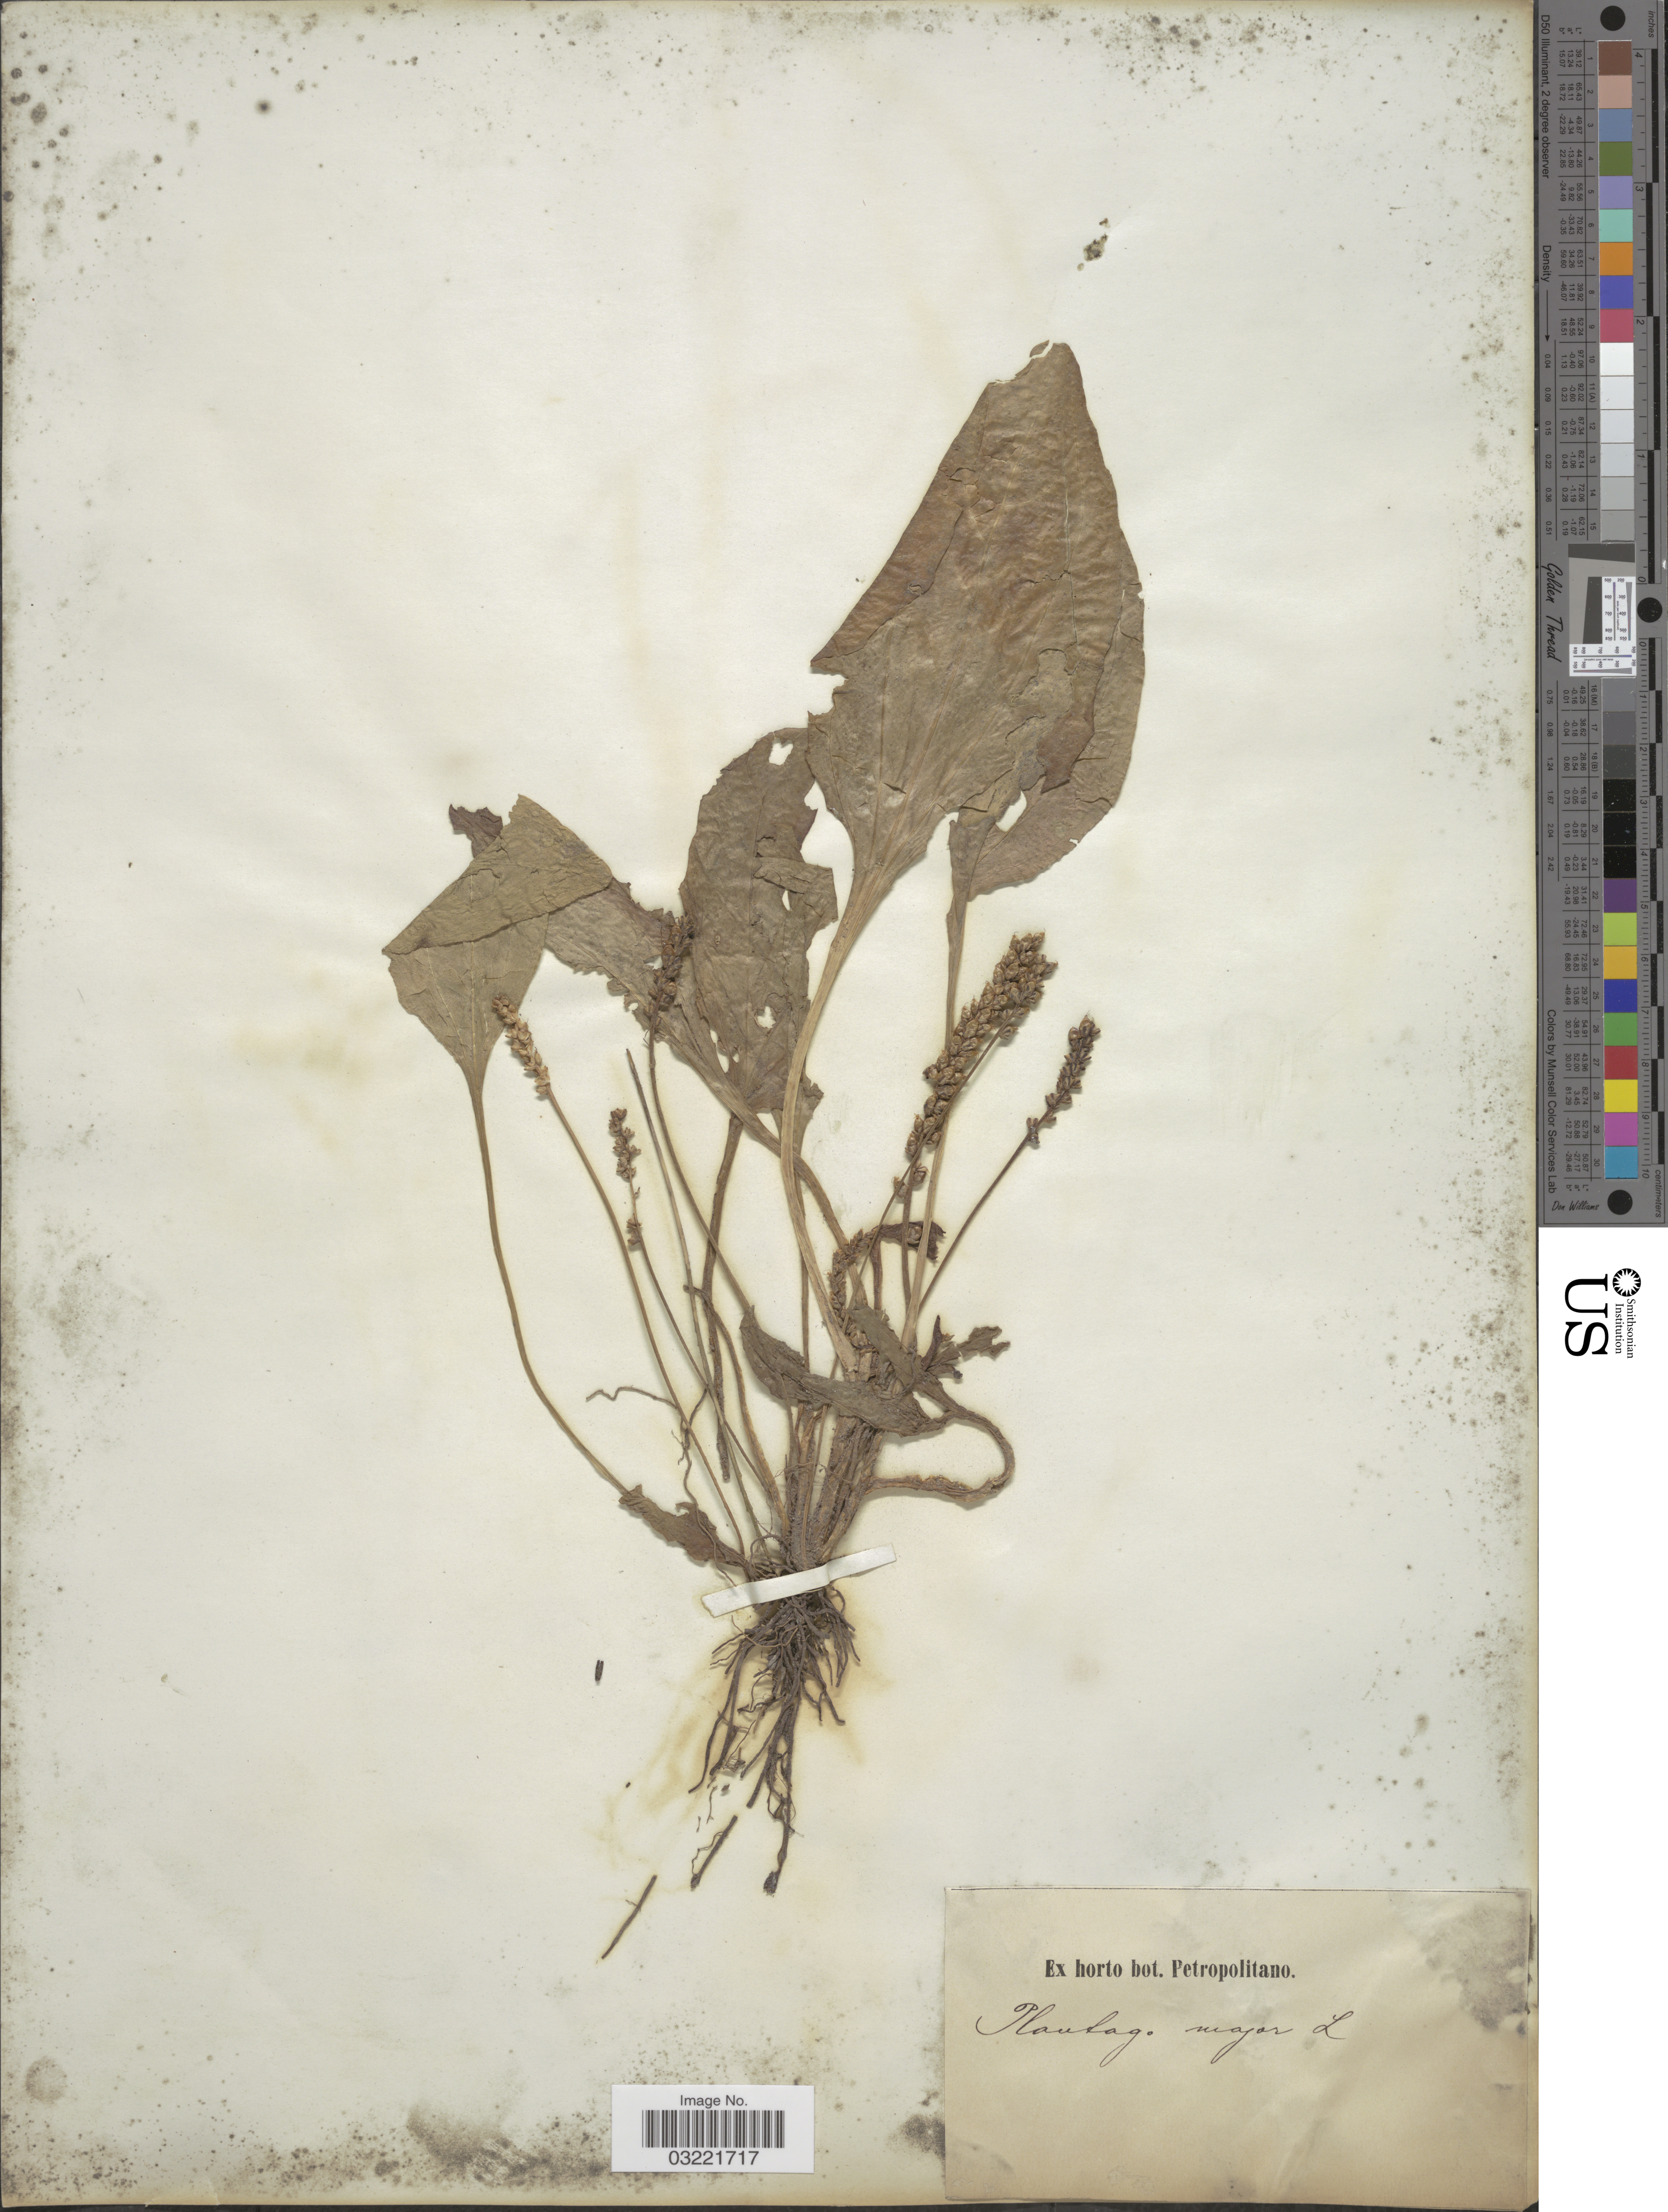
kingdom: Plantae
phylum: Tracheophyta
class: Magnoliopsida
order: Lamiales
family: Plantaginaceae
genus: Plantago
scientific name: Plantago major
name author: L.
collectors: ex Horto Bot. Petropolitano